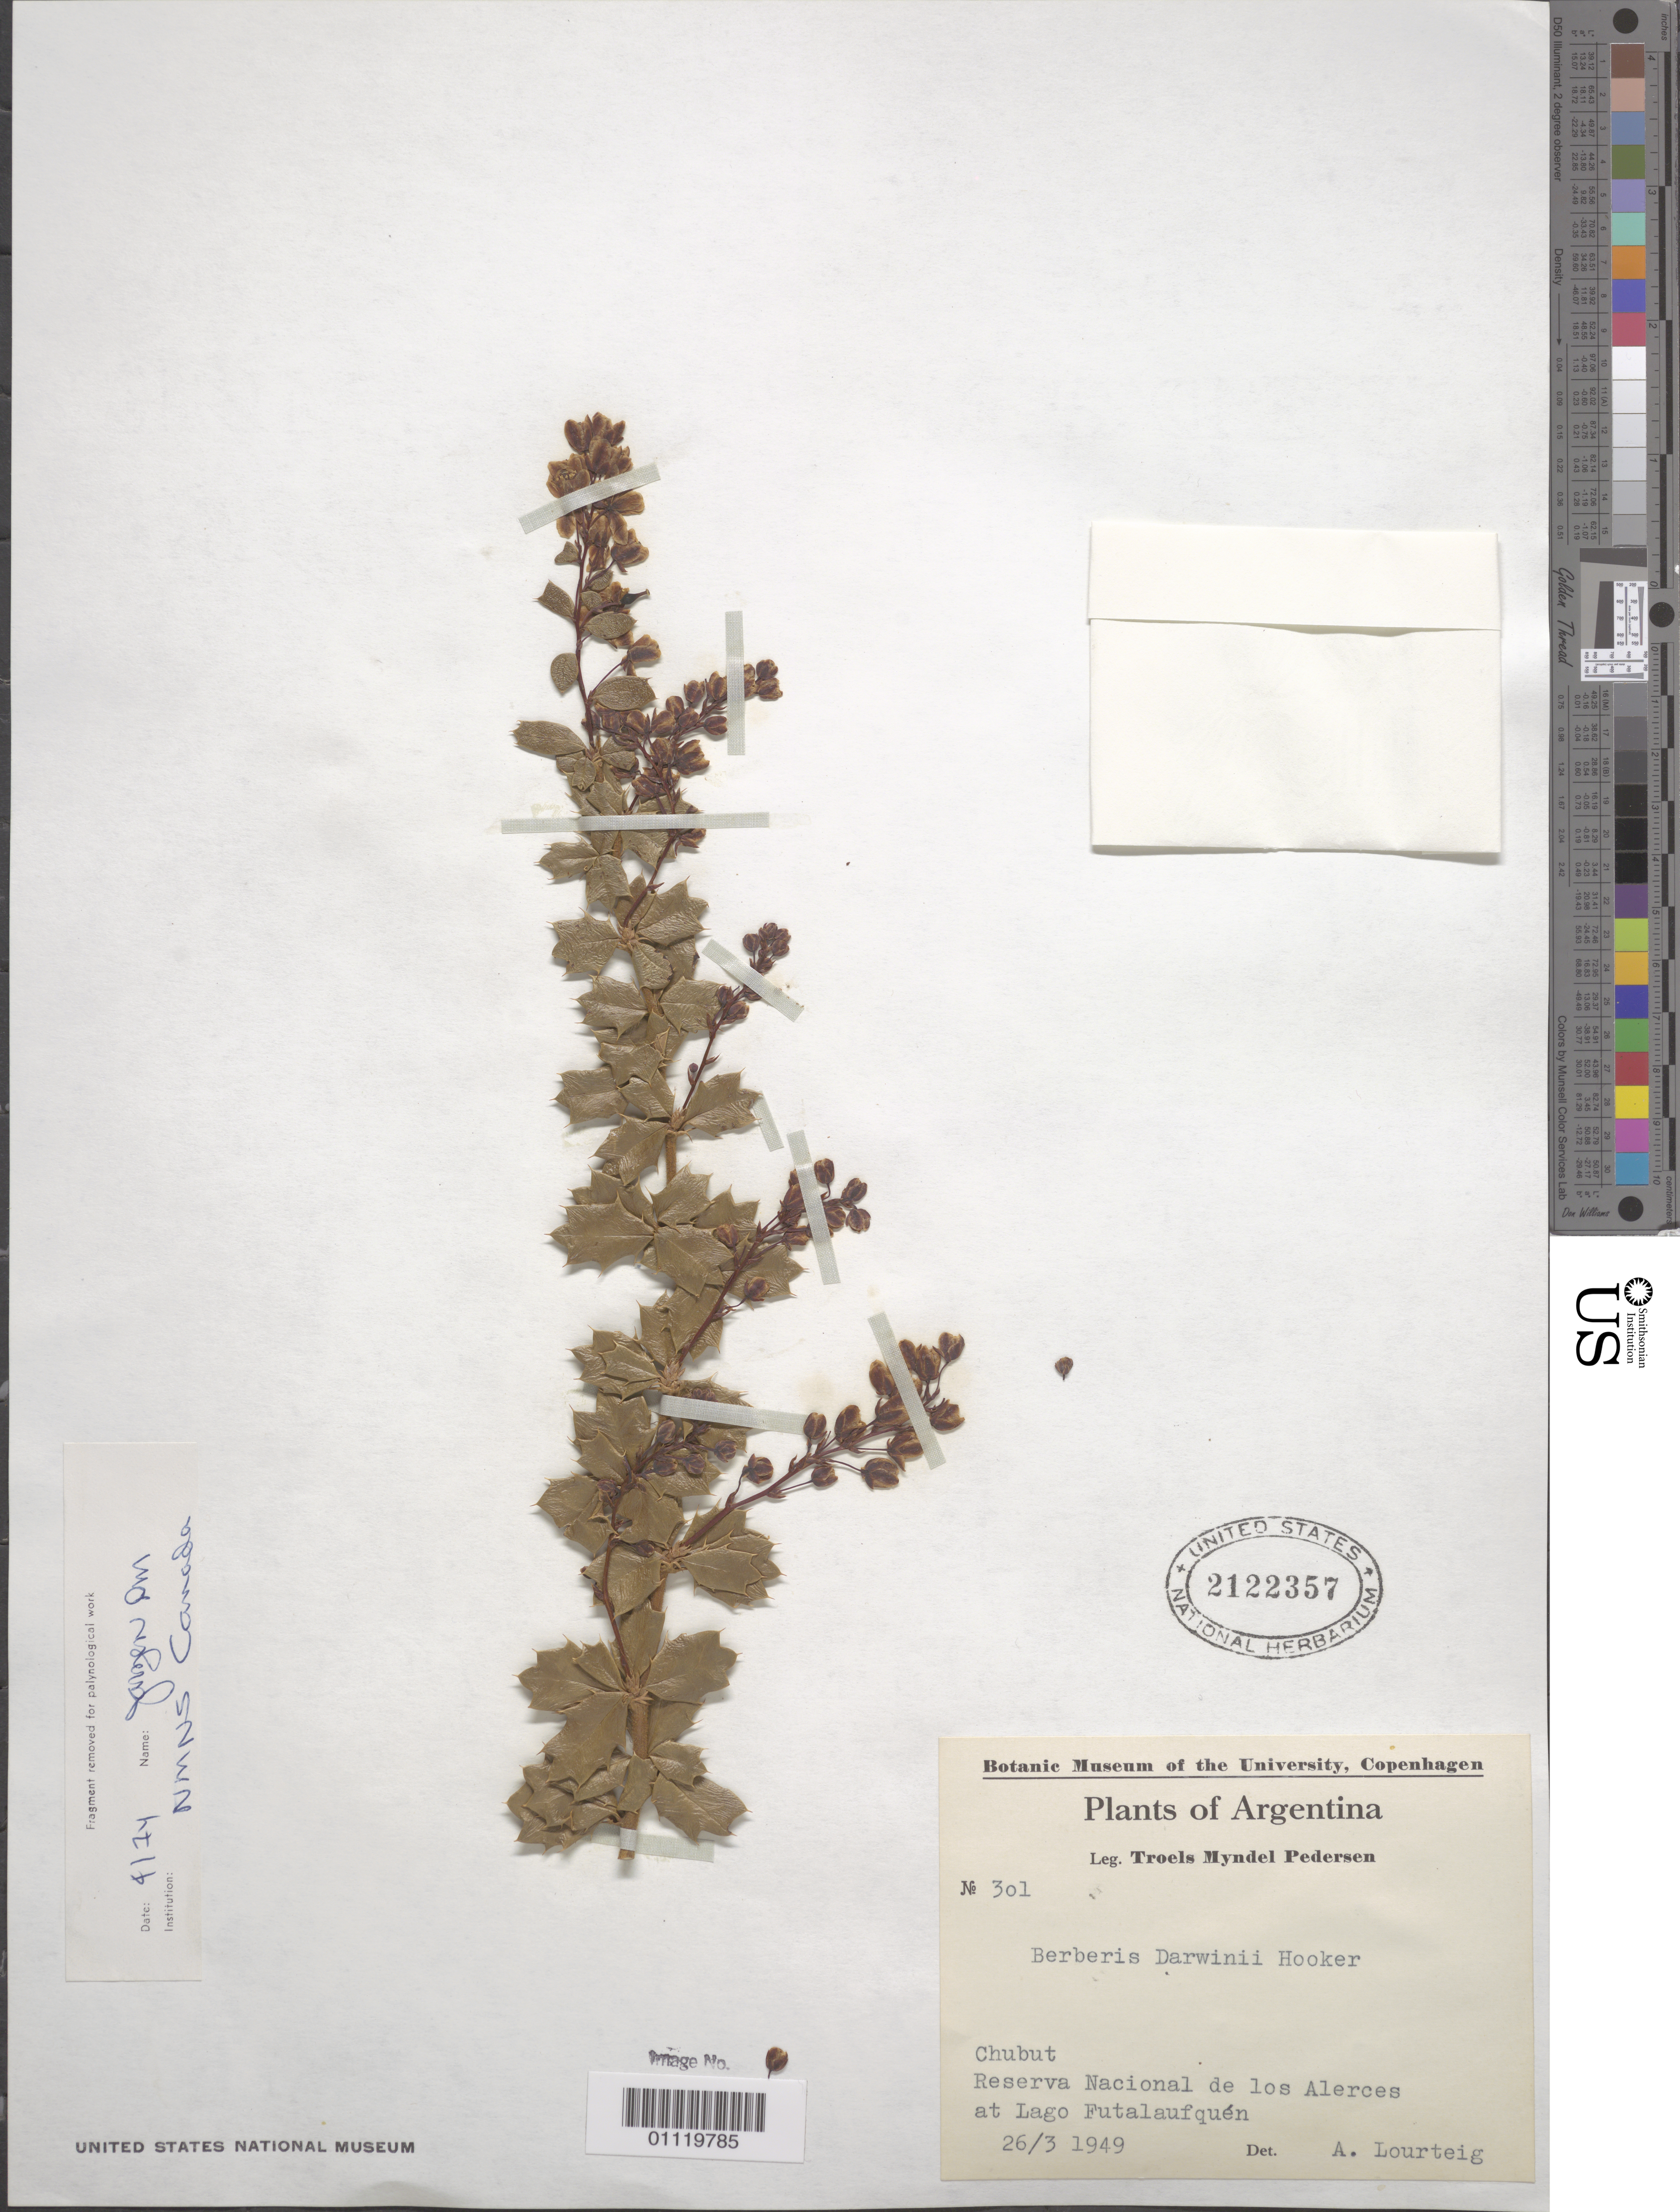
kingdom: Plantae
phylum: Tracheophyta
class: Magnoliopsida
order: Ranunculales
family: Berberidaceae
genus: Berberis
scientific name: Berberis darwinii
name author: Hook.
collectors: A. Lourteig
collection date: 1949-03-26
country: Argentina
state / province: Chubut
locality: Reserva Nacional de los Alerces, at Lago Futalaufquen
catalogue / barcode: US 2122357